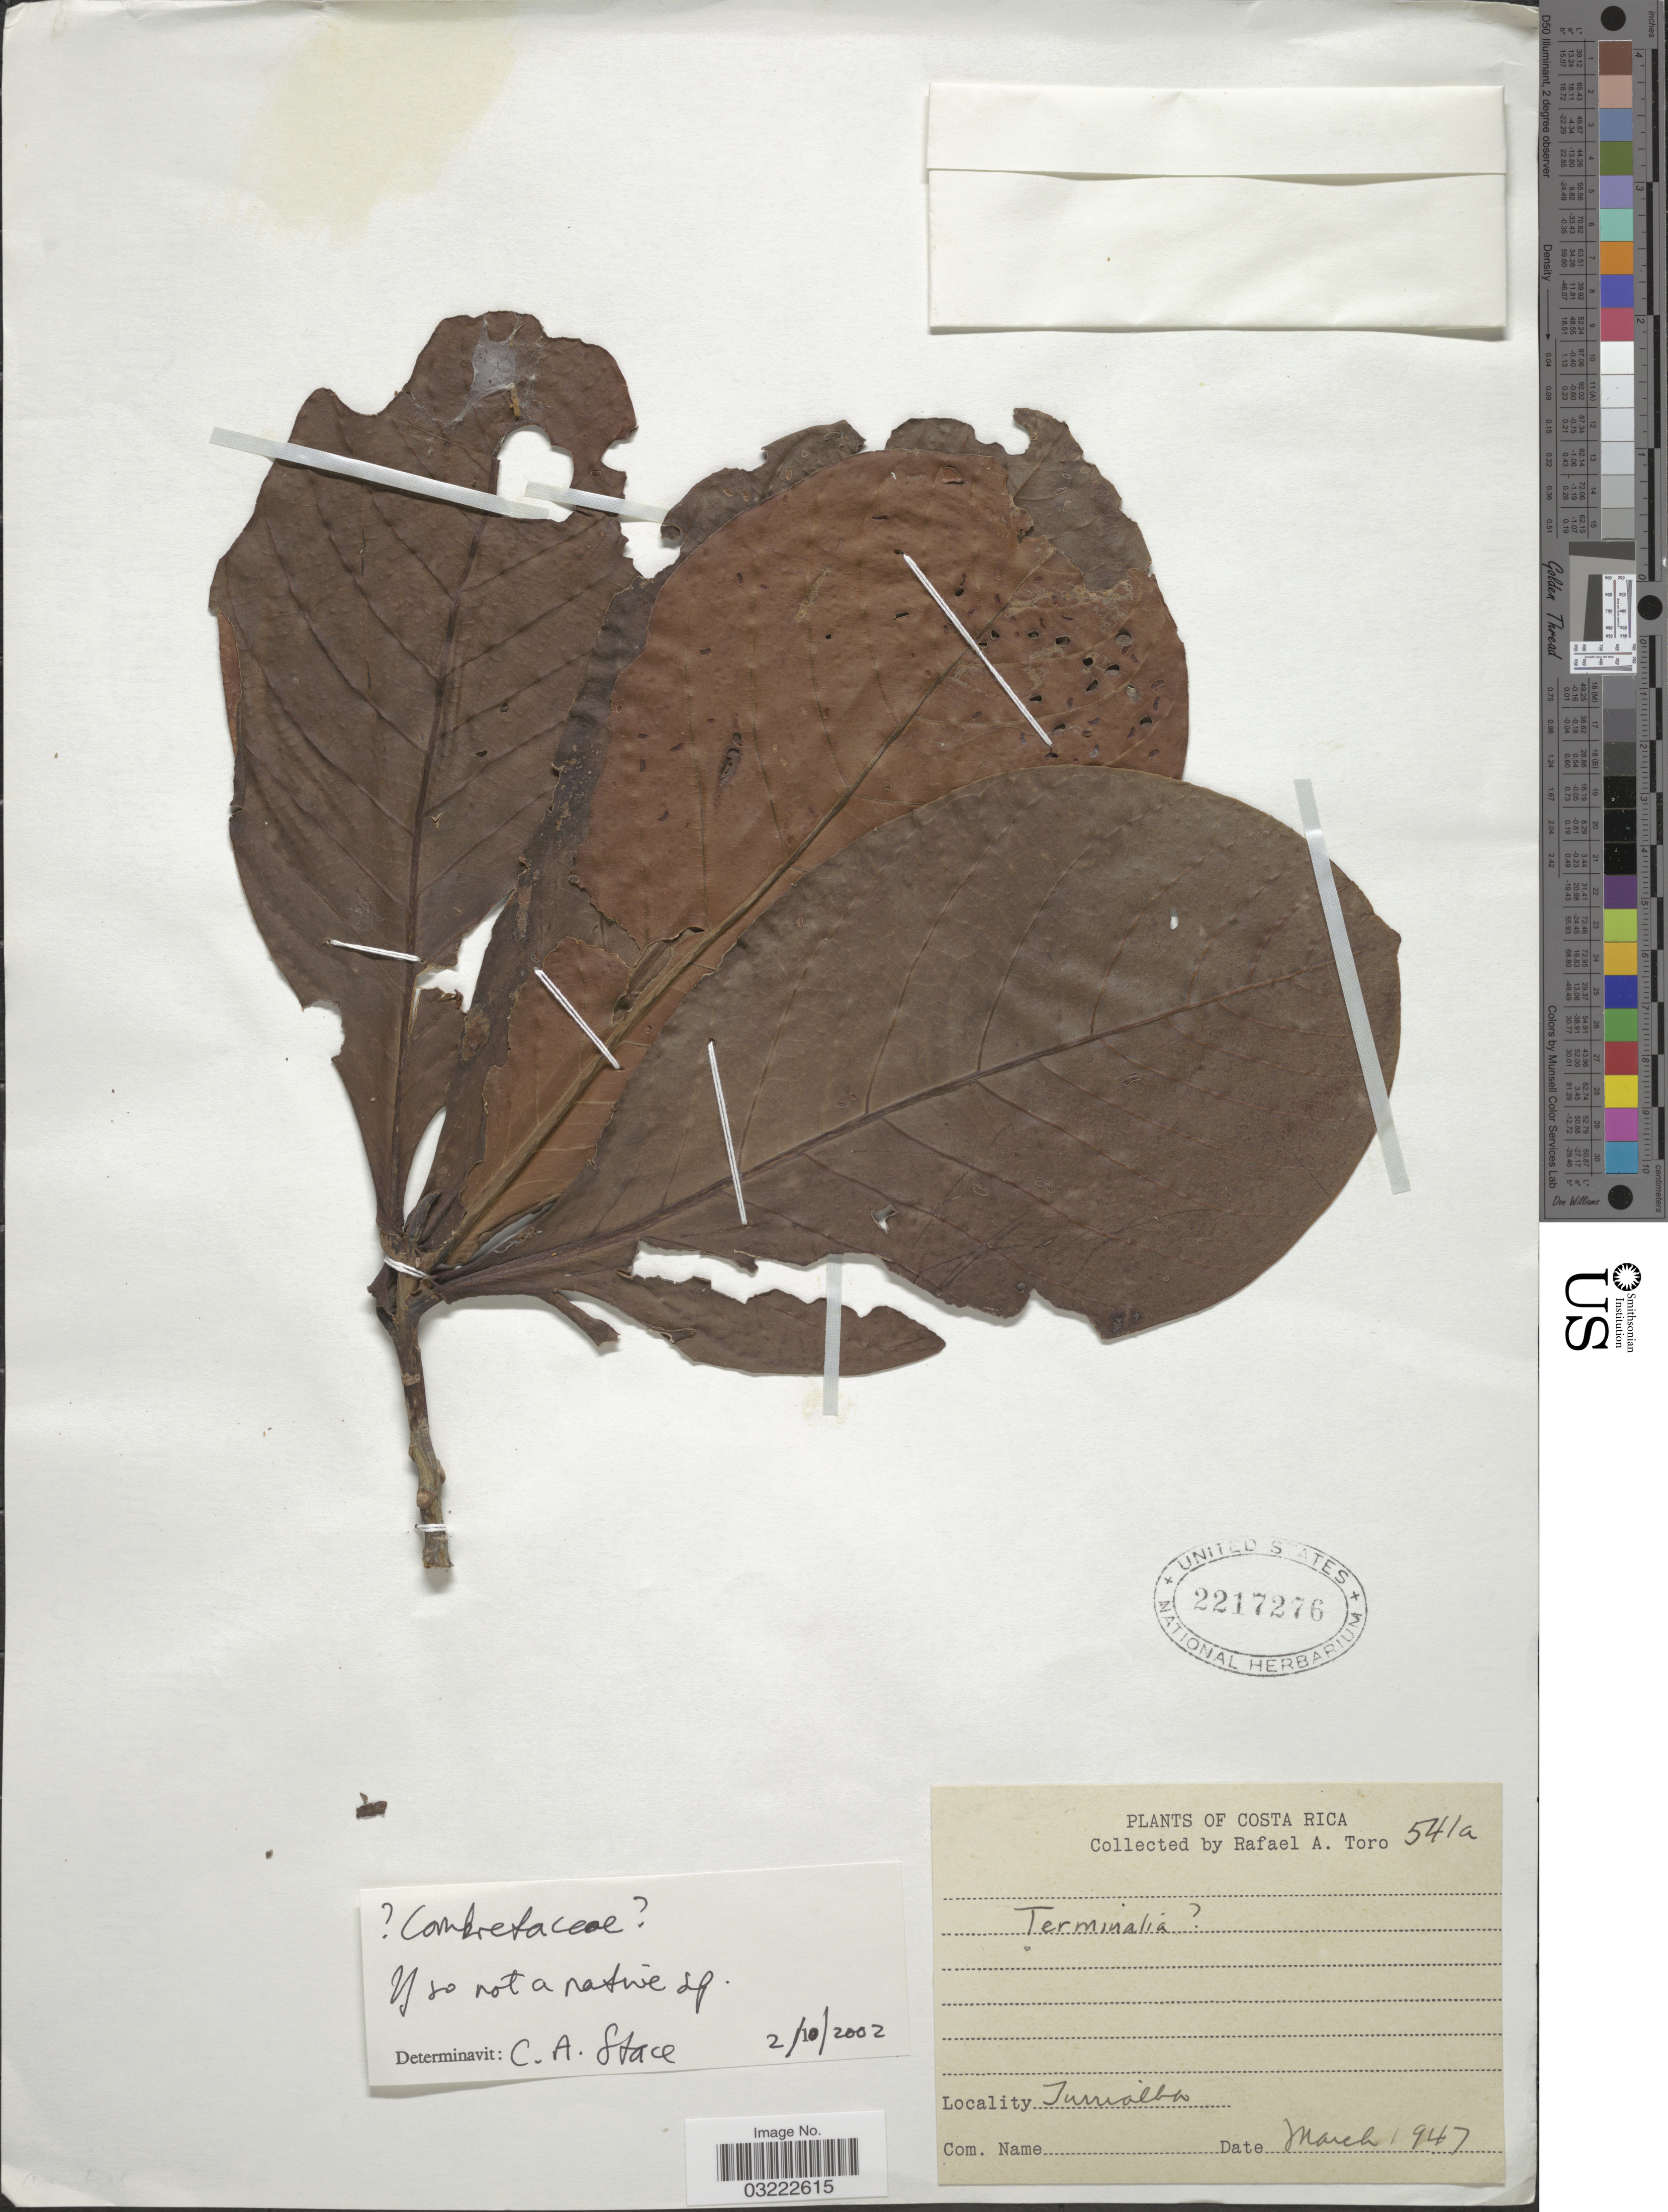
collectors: R. A. Toro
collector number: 541a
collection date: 1947-03-01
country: Costa Rica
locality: Turrialba.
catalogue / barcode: US 2217276